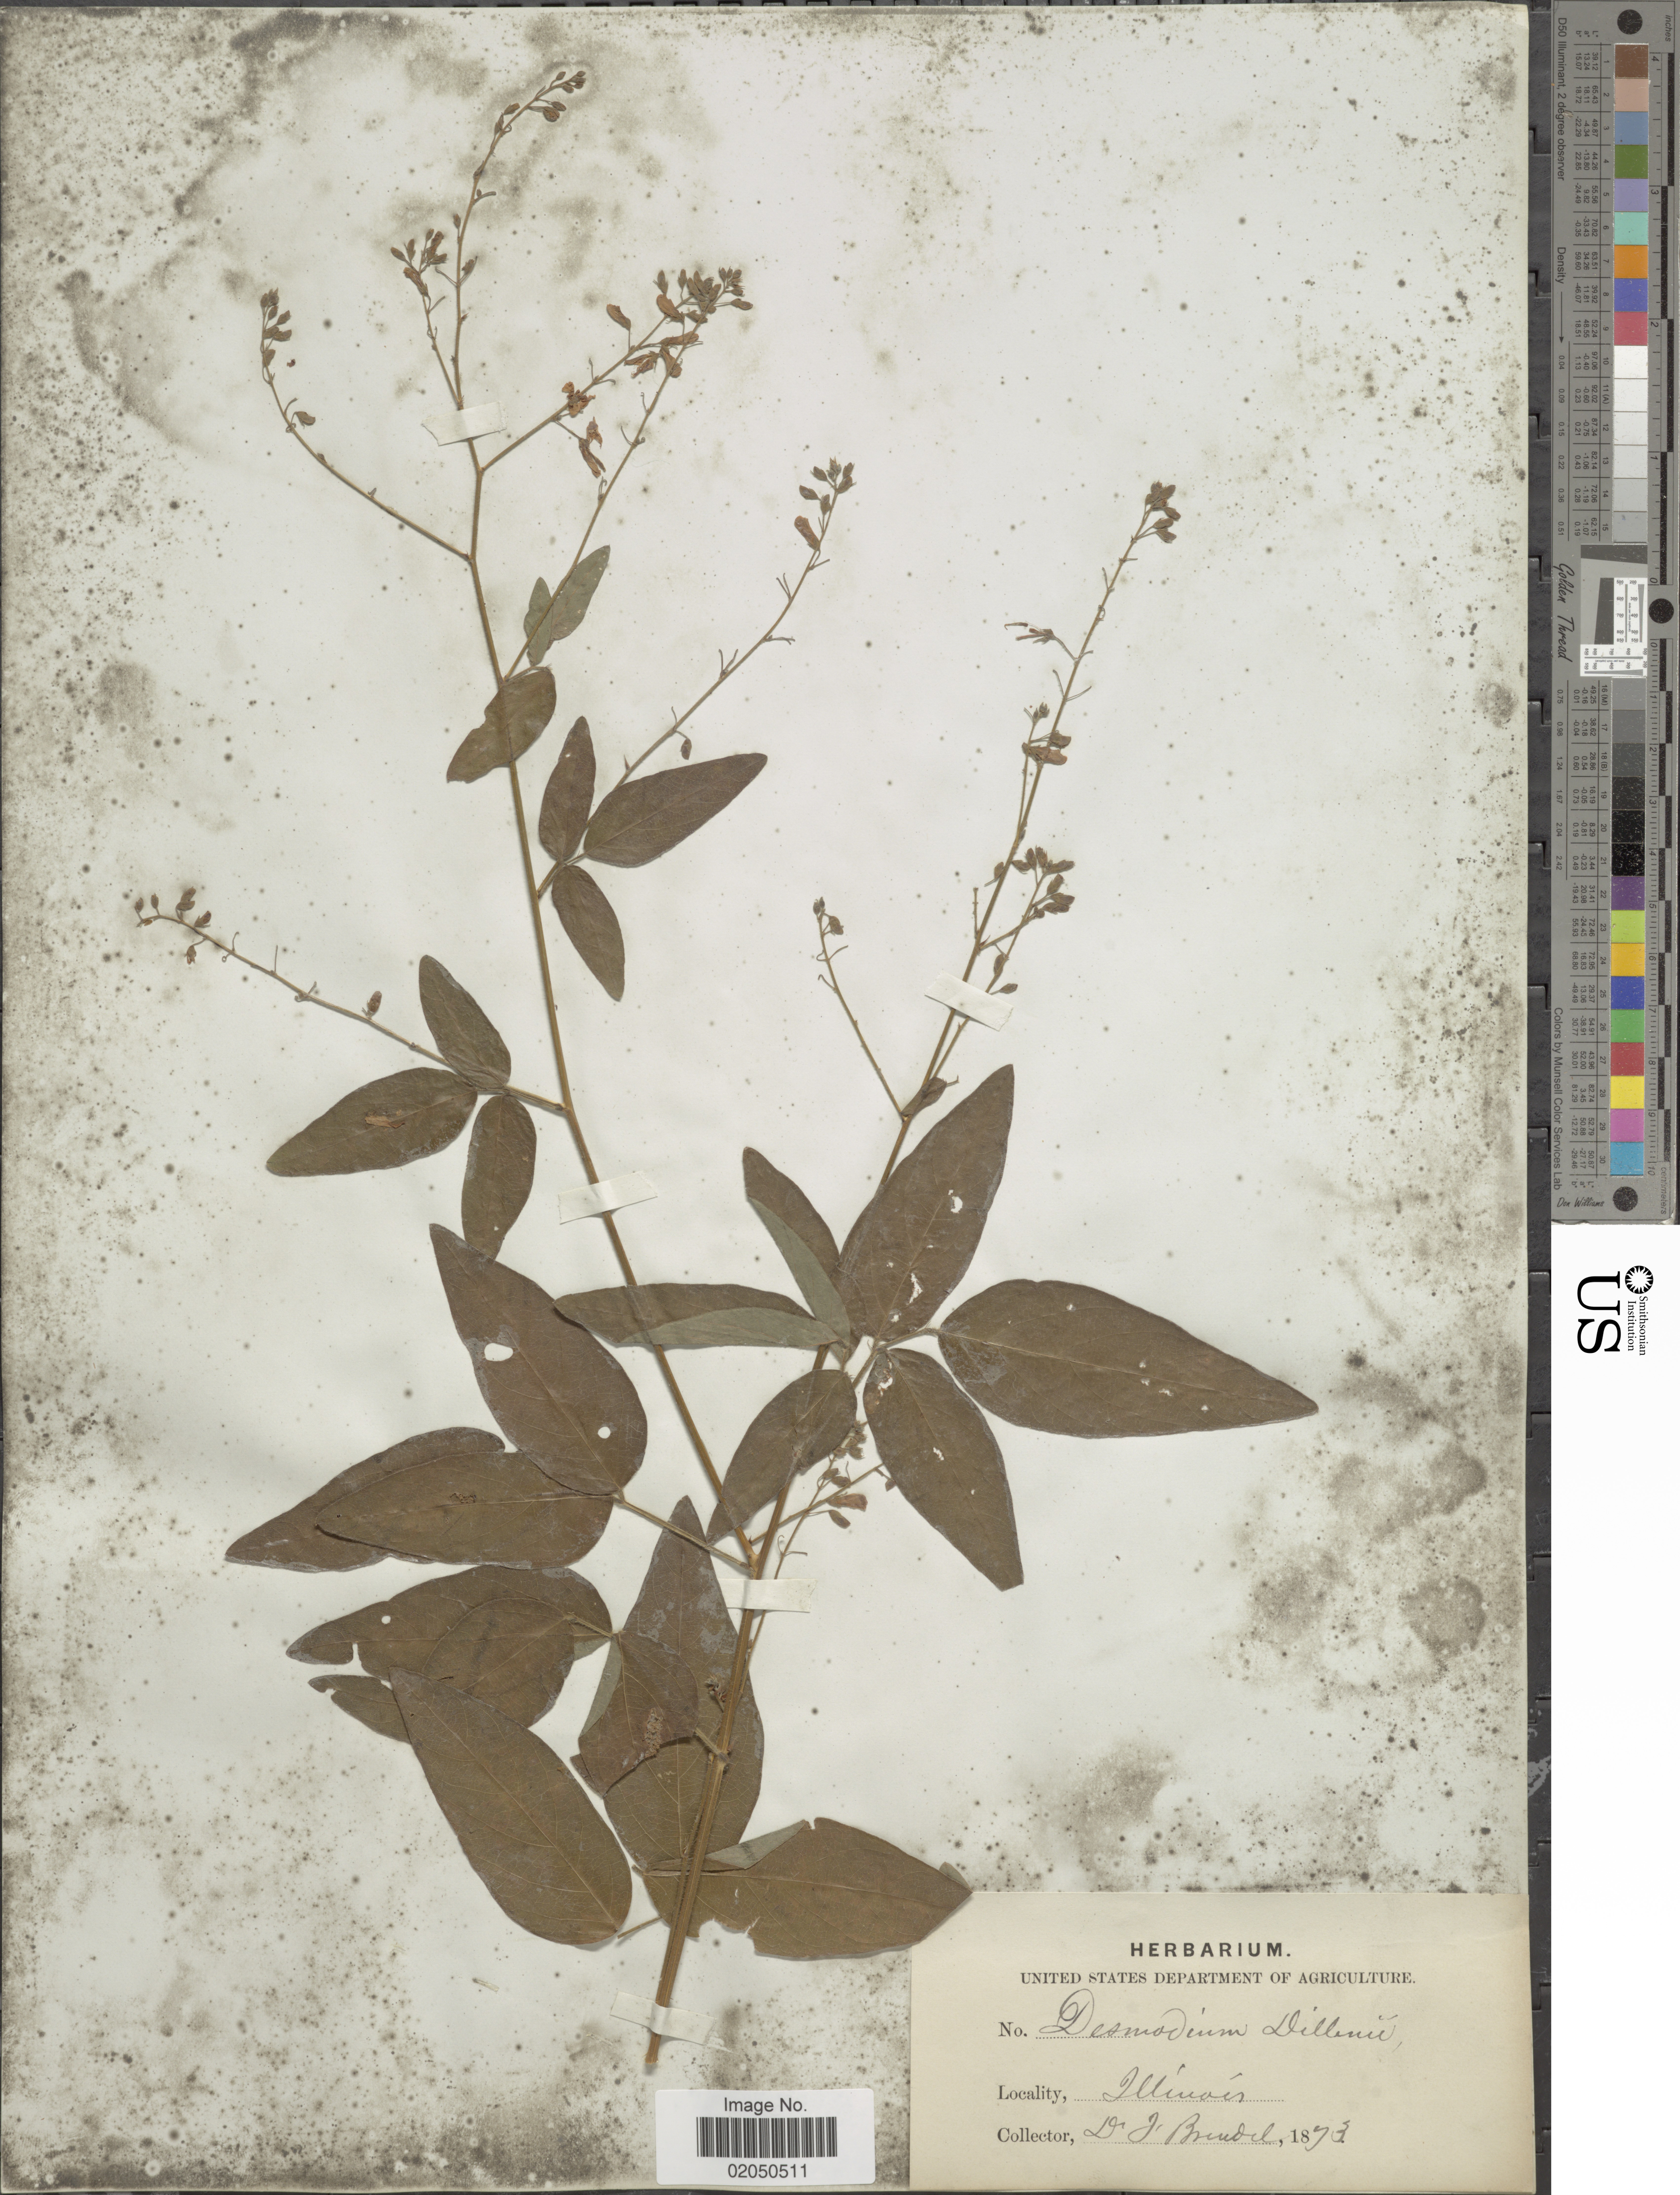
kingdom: Plantae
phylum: Tracheophyta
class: Magnoliopsida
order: Fabales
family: Fabaceae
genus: Desmodium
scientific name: Desmodium glabellum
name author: (Michx.) DC.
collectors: F. Brendel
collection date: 1873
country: United States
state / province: Illinois